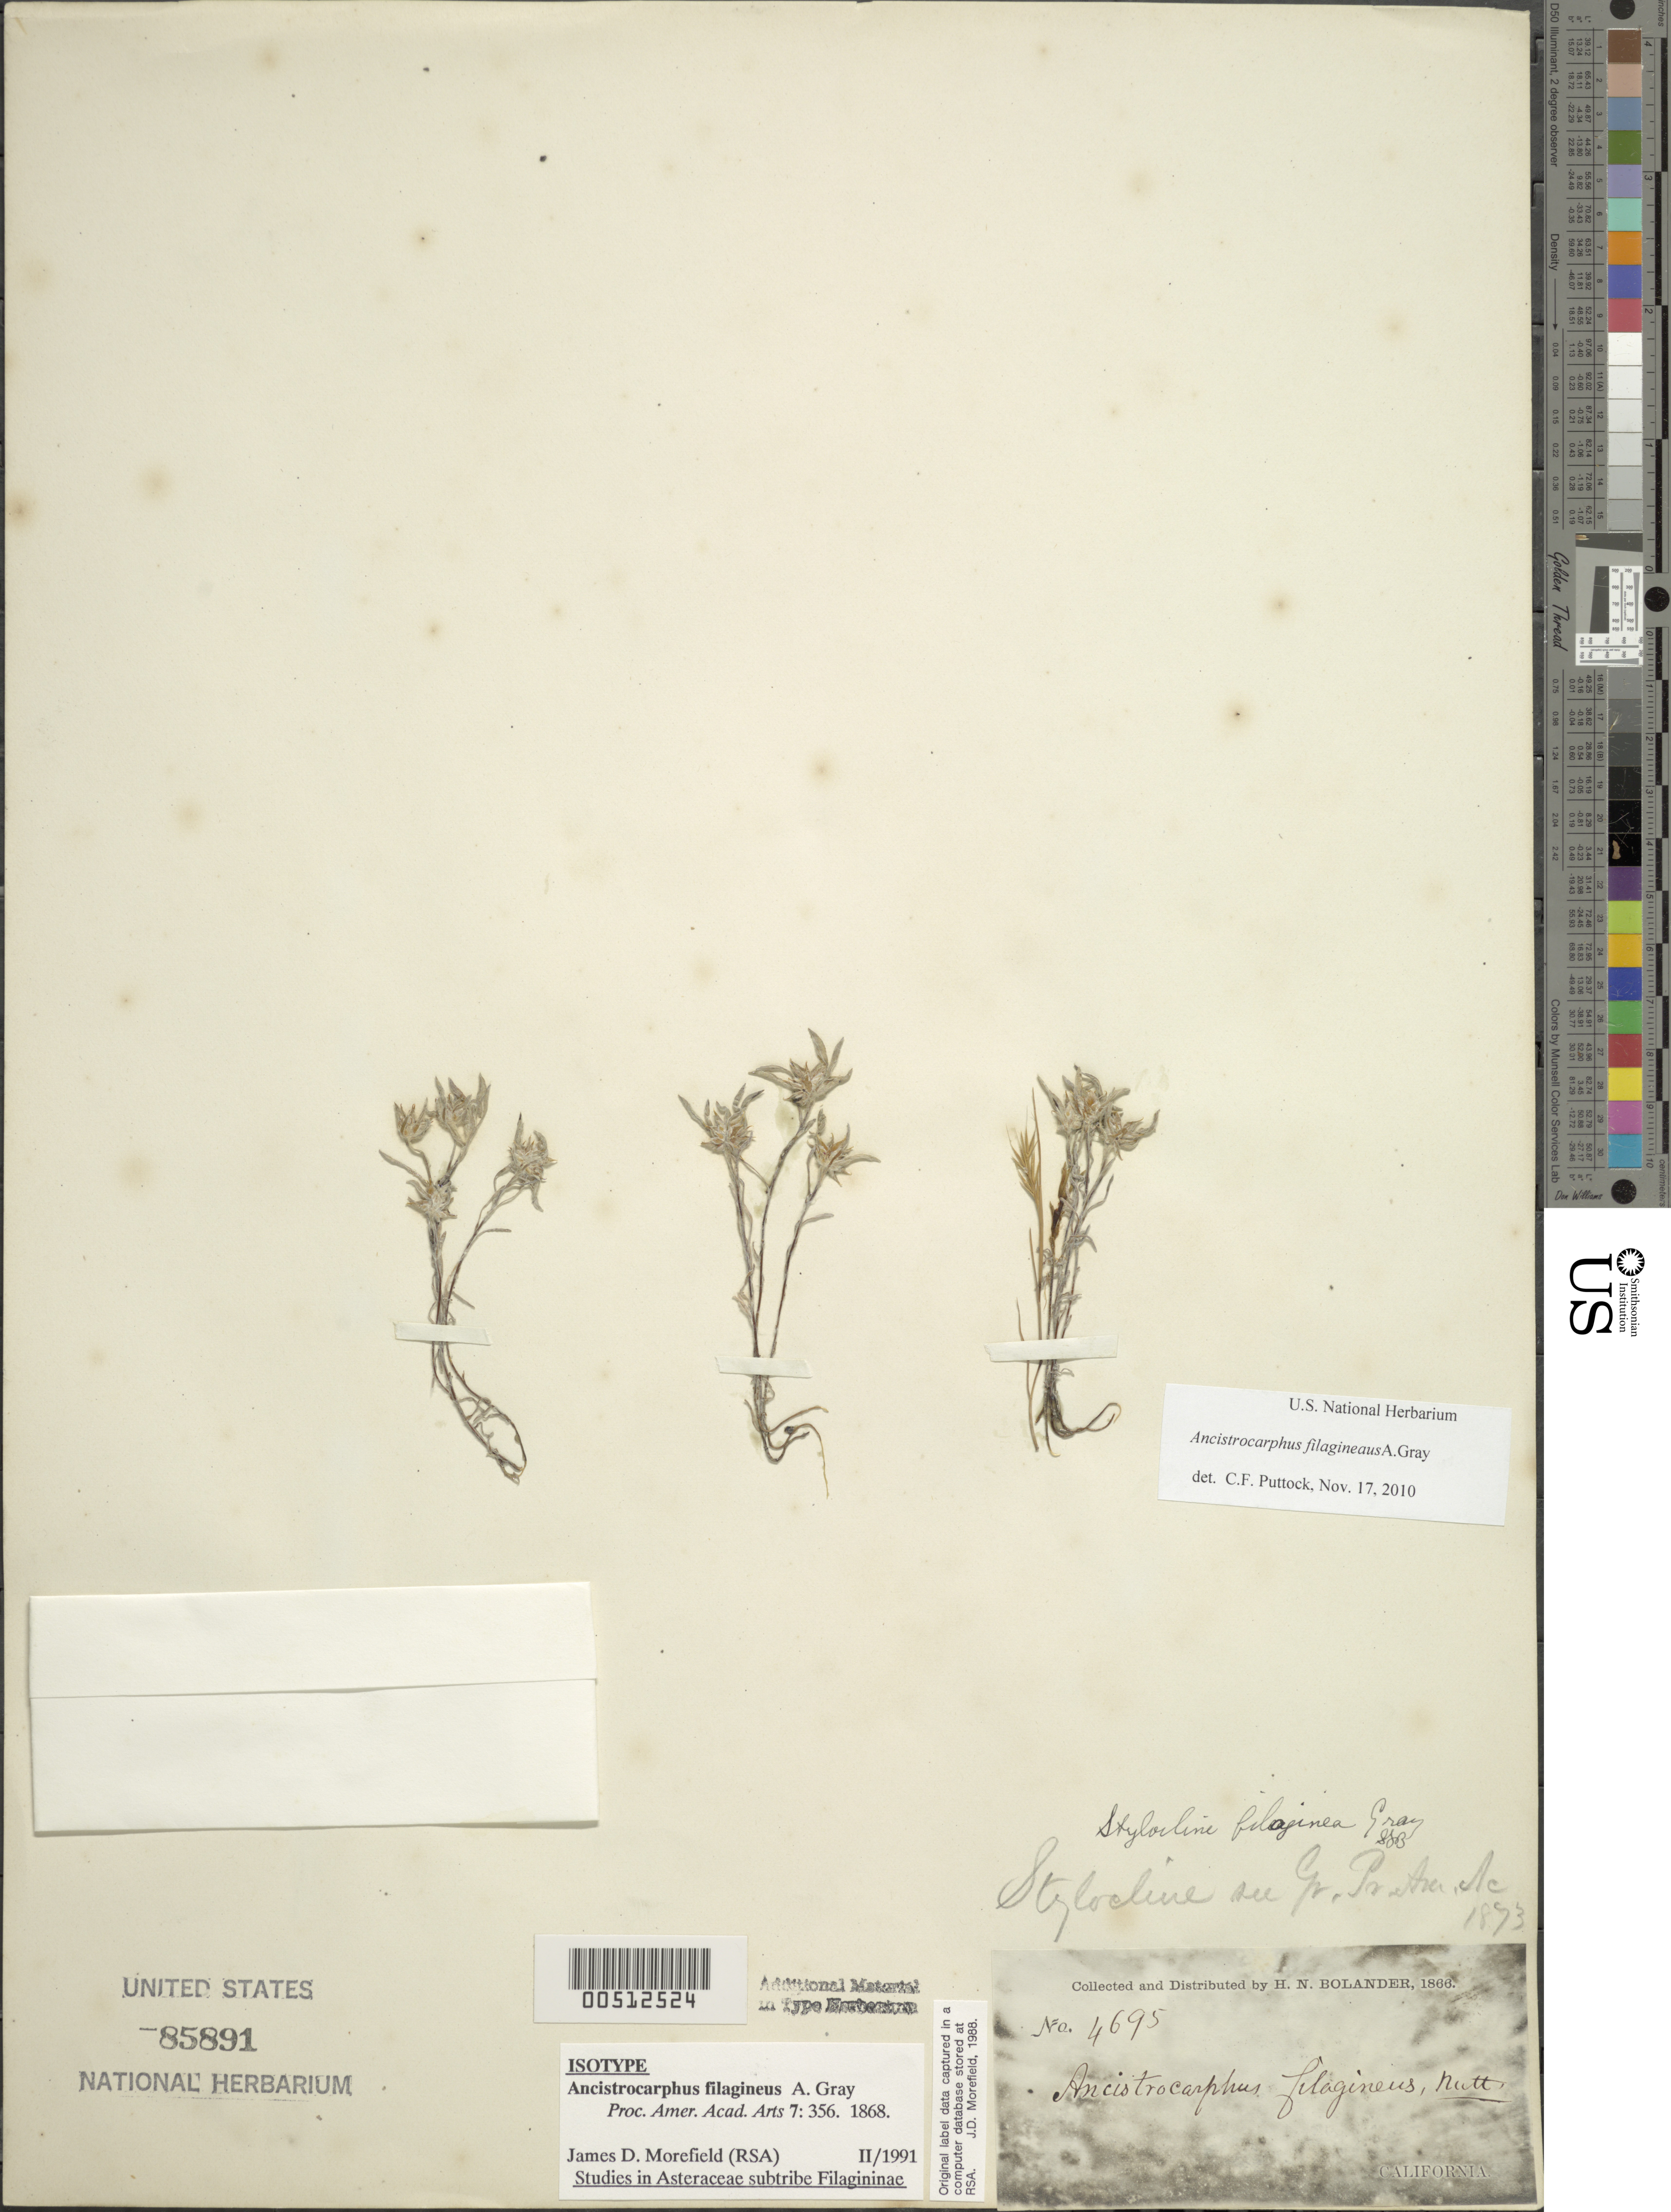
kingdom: Plantae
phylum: Tracheophyta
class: Magnoliopsida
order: Asterales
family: Asteraceae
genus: Stylocline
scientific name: Stylocline filaginea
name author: (A. Gray) A. Gray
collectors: H. Bolander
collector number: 4695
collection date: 1866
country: United States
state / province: California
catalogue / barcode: US 85891